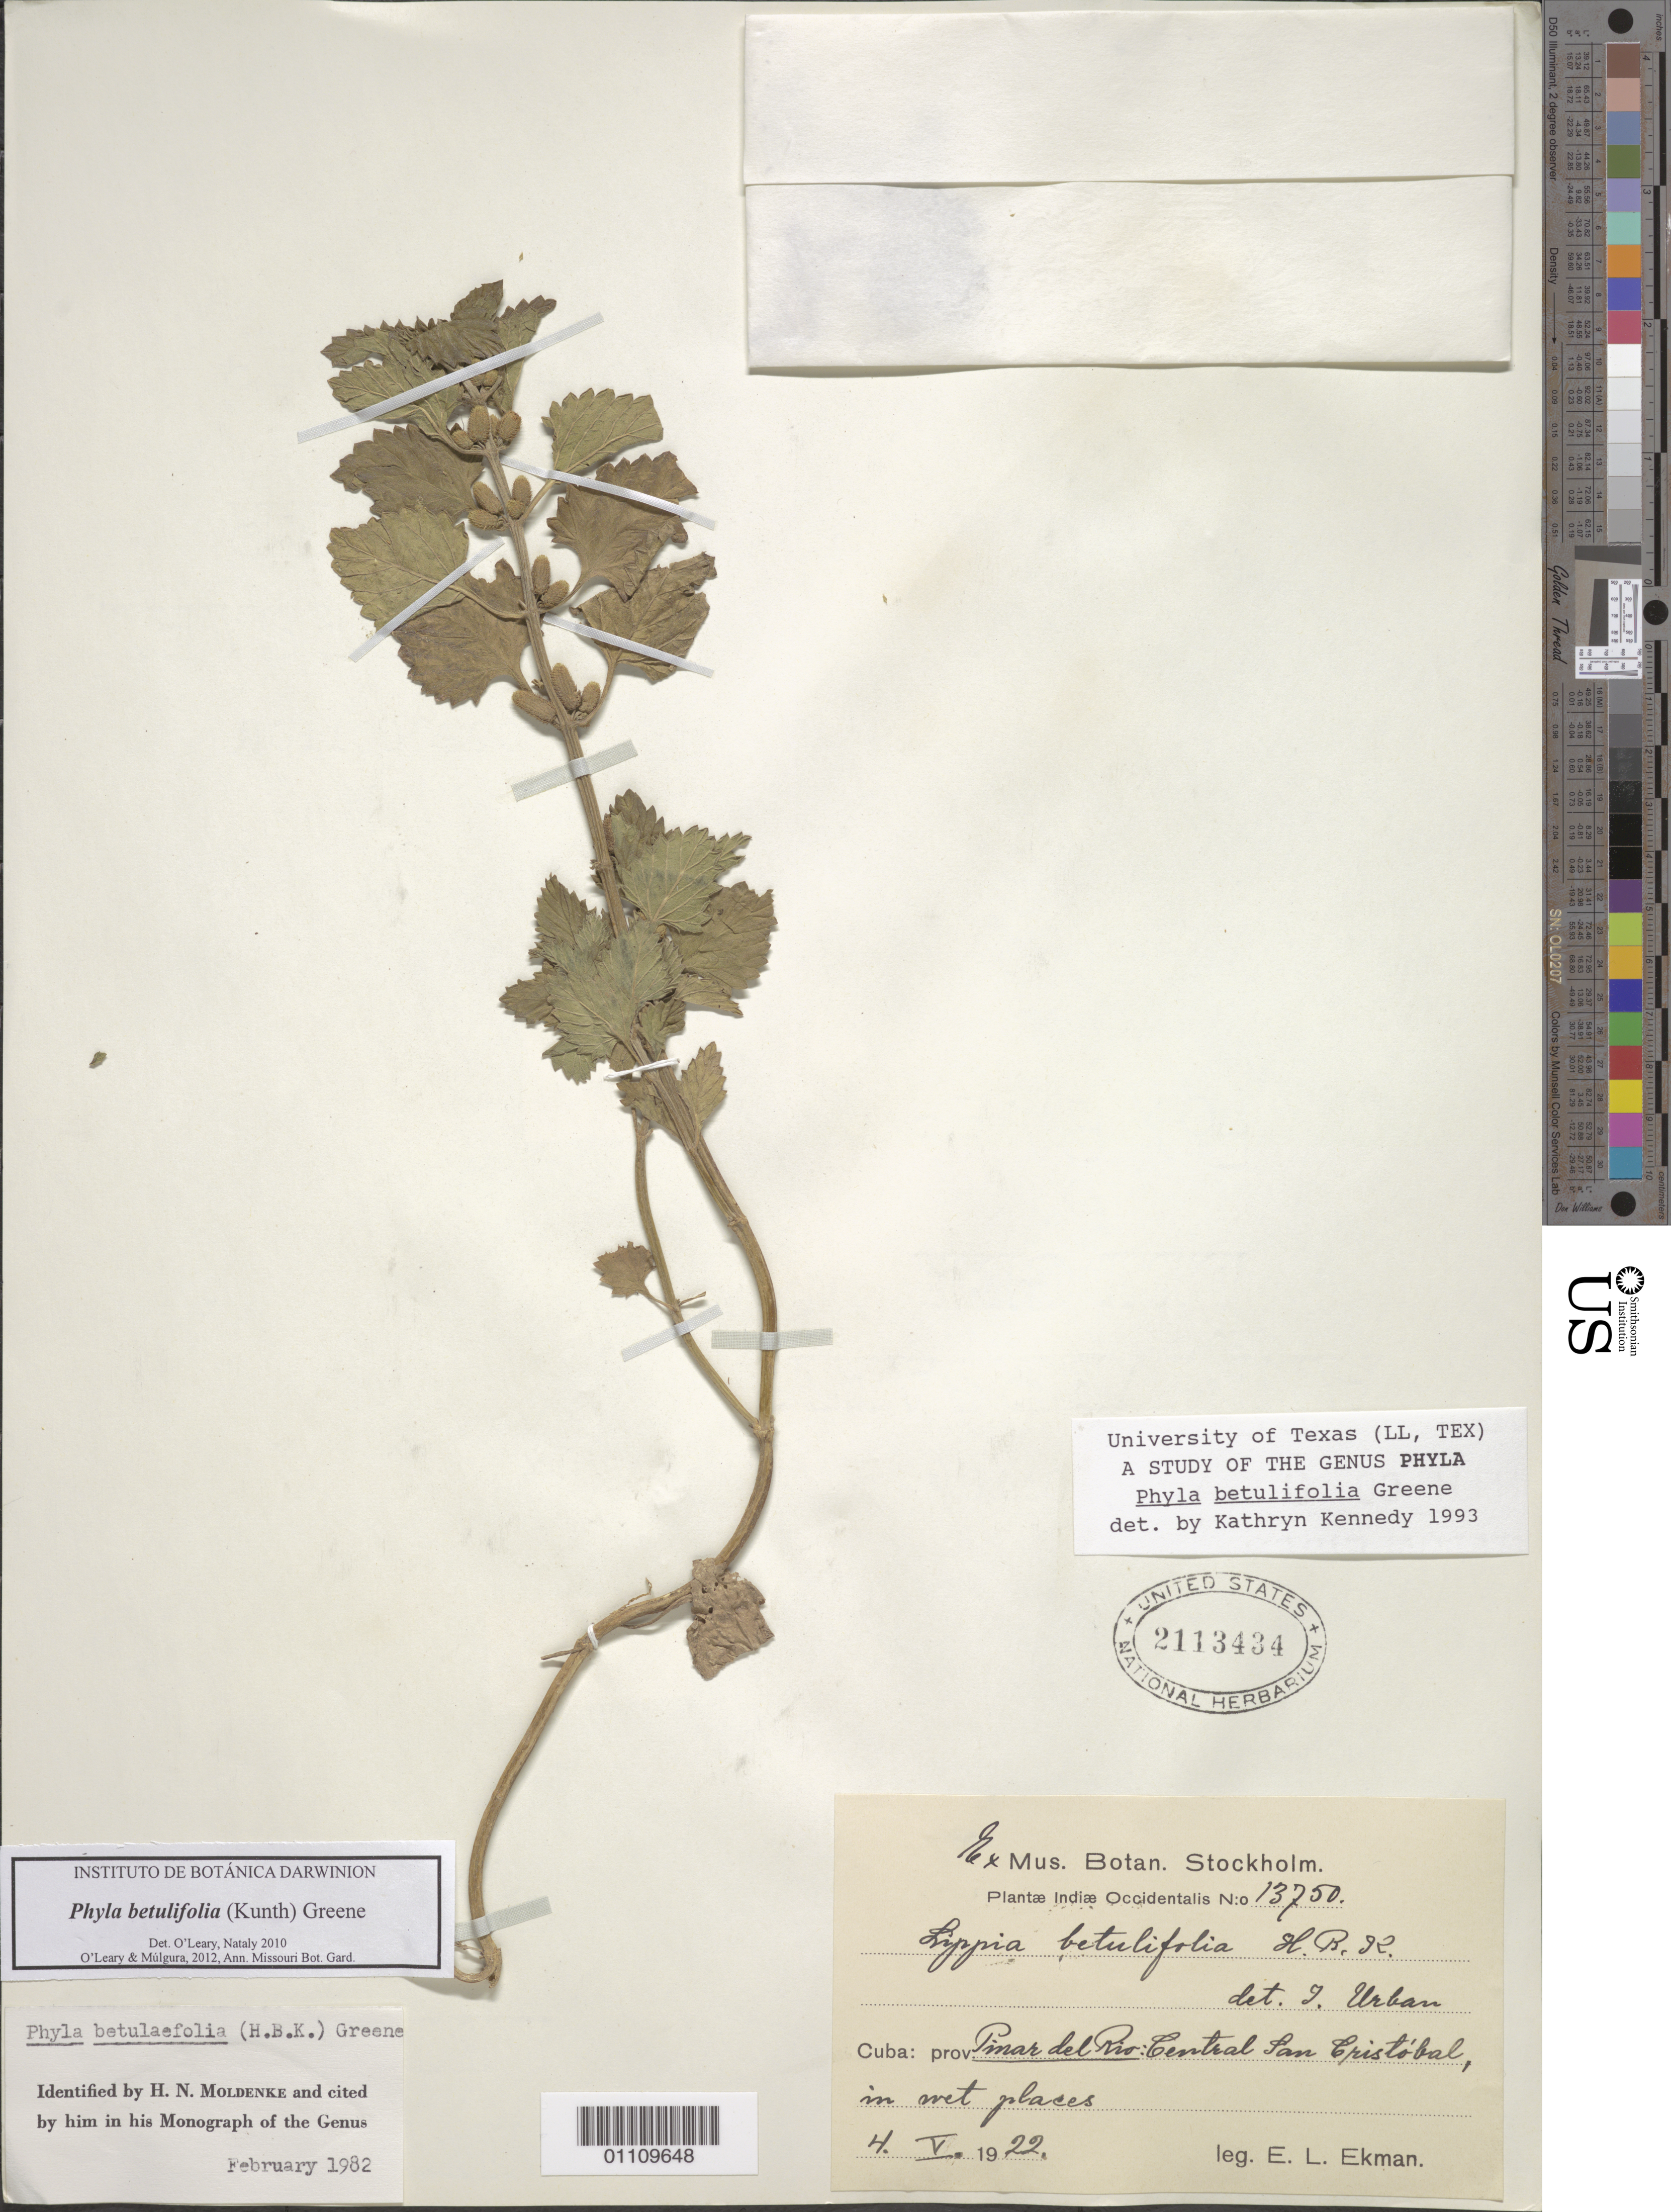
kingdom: Plantae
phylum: Tracheophyta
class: Magnoliopsida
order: Lamiales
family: Verbenaceae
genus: Phyla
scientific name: Phyla betulifolia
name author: (Kunth) Greene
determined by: O'Leary, N.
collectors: E. L. Ekman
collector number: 13750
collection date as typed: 04 May 1922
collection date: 1922-05-04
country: Cuba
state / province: Pinar del Río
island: Cuba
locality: Central San Cristóbal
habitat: In wet places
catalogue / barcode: US 2113434